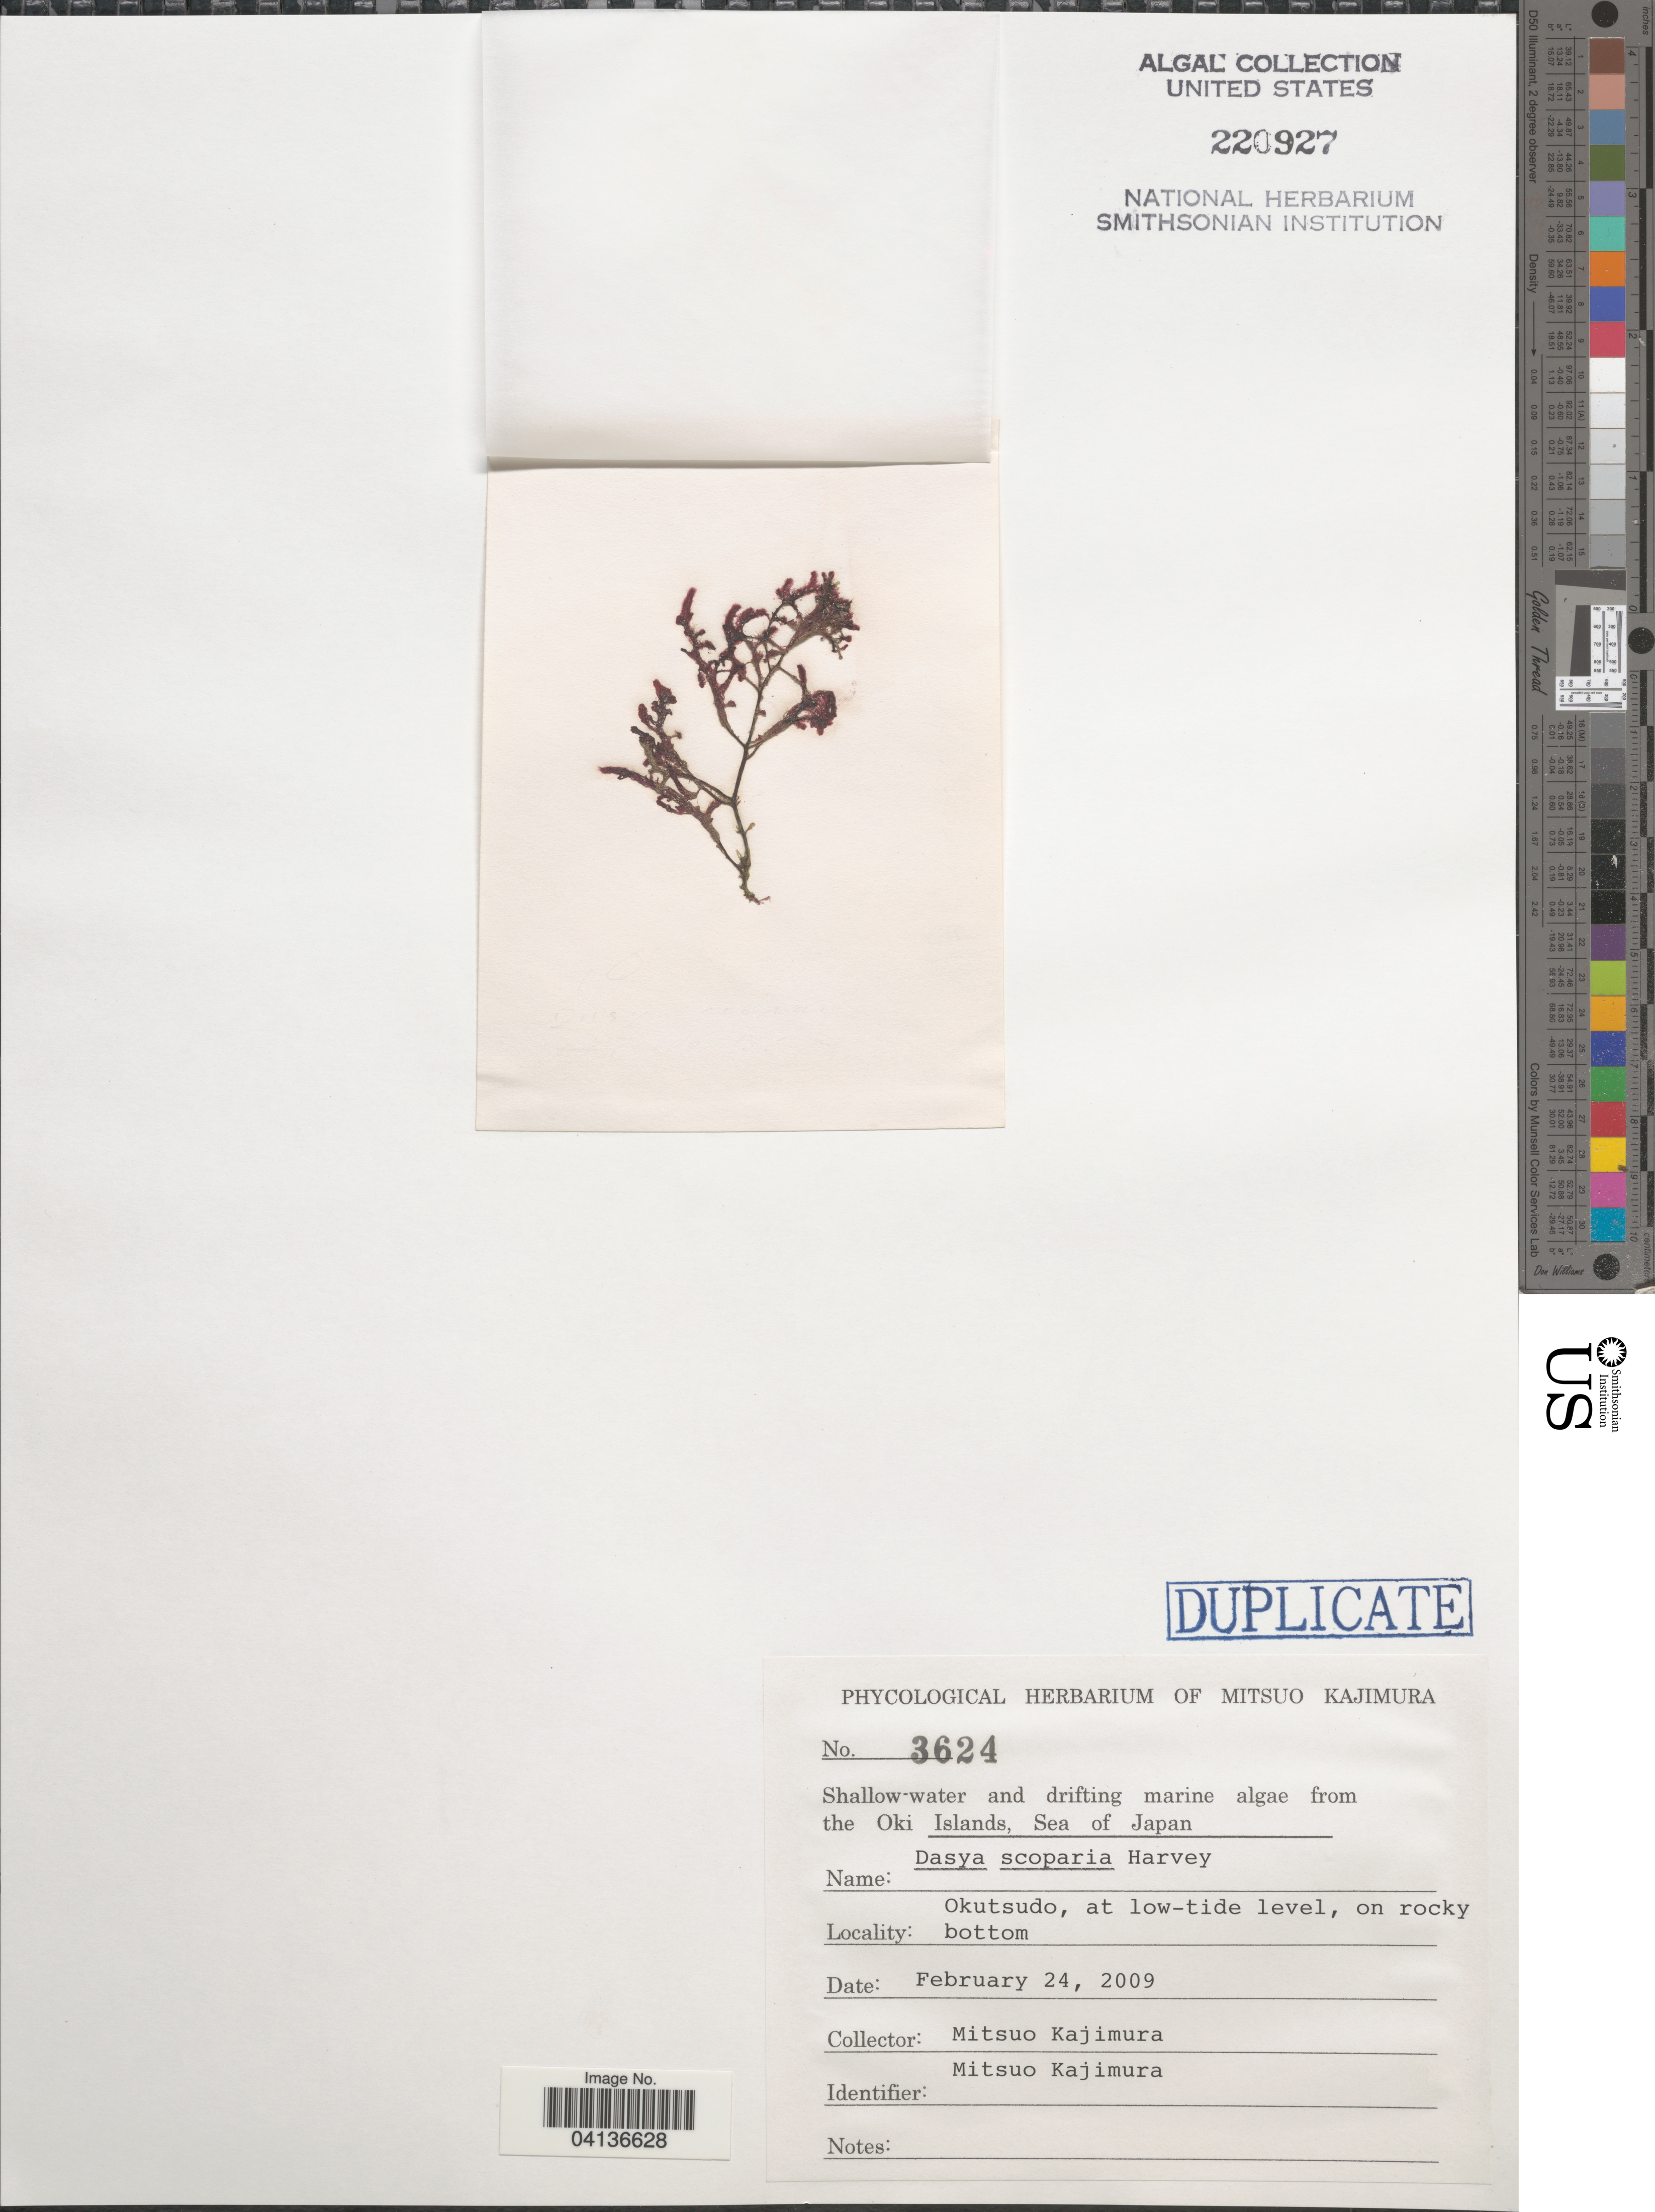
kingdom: Plantae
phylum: Rhodophyta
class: Florideophyceae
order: Ceramiales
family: Dasyaceae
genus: Dasya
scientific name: Dasya scoparia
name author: Harv.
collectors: M. Kajimura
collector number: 3624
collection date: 2009-02-24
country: Japan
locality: Shallow-water and drifting marine algae from the Oki Islands, Sea of Japan. Okutsudo, at low-tide level, on rocky bottom.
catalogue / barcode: US 220927